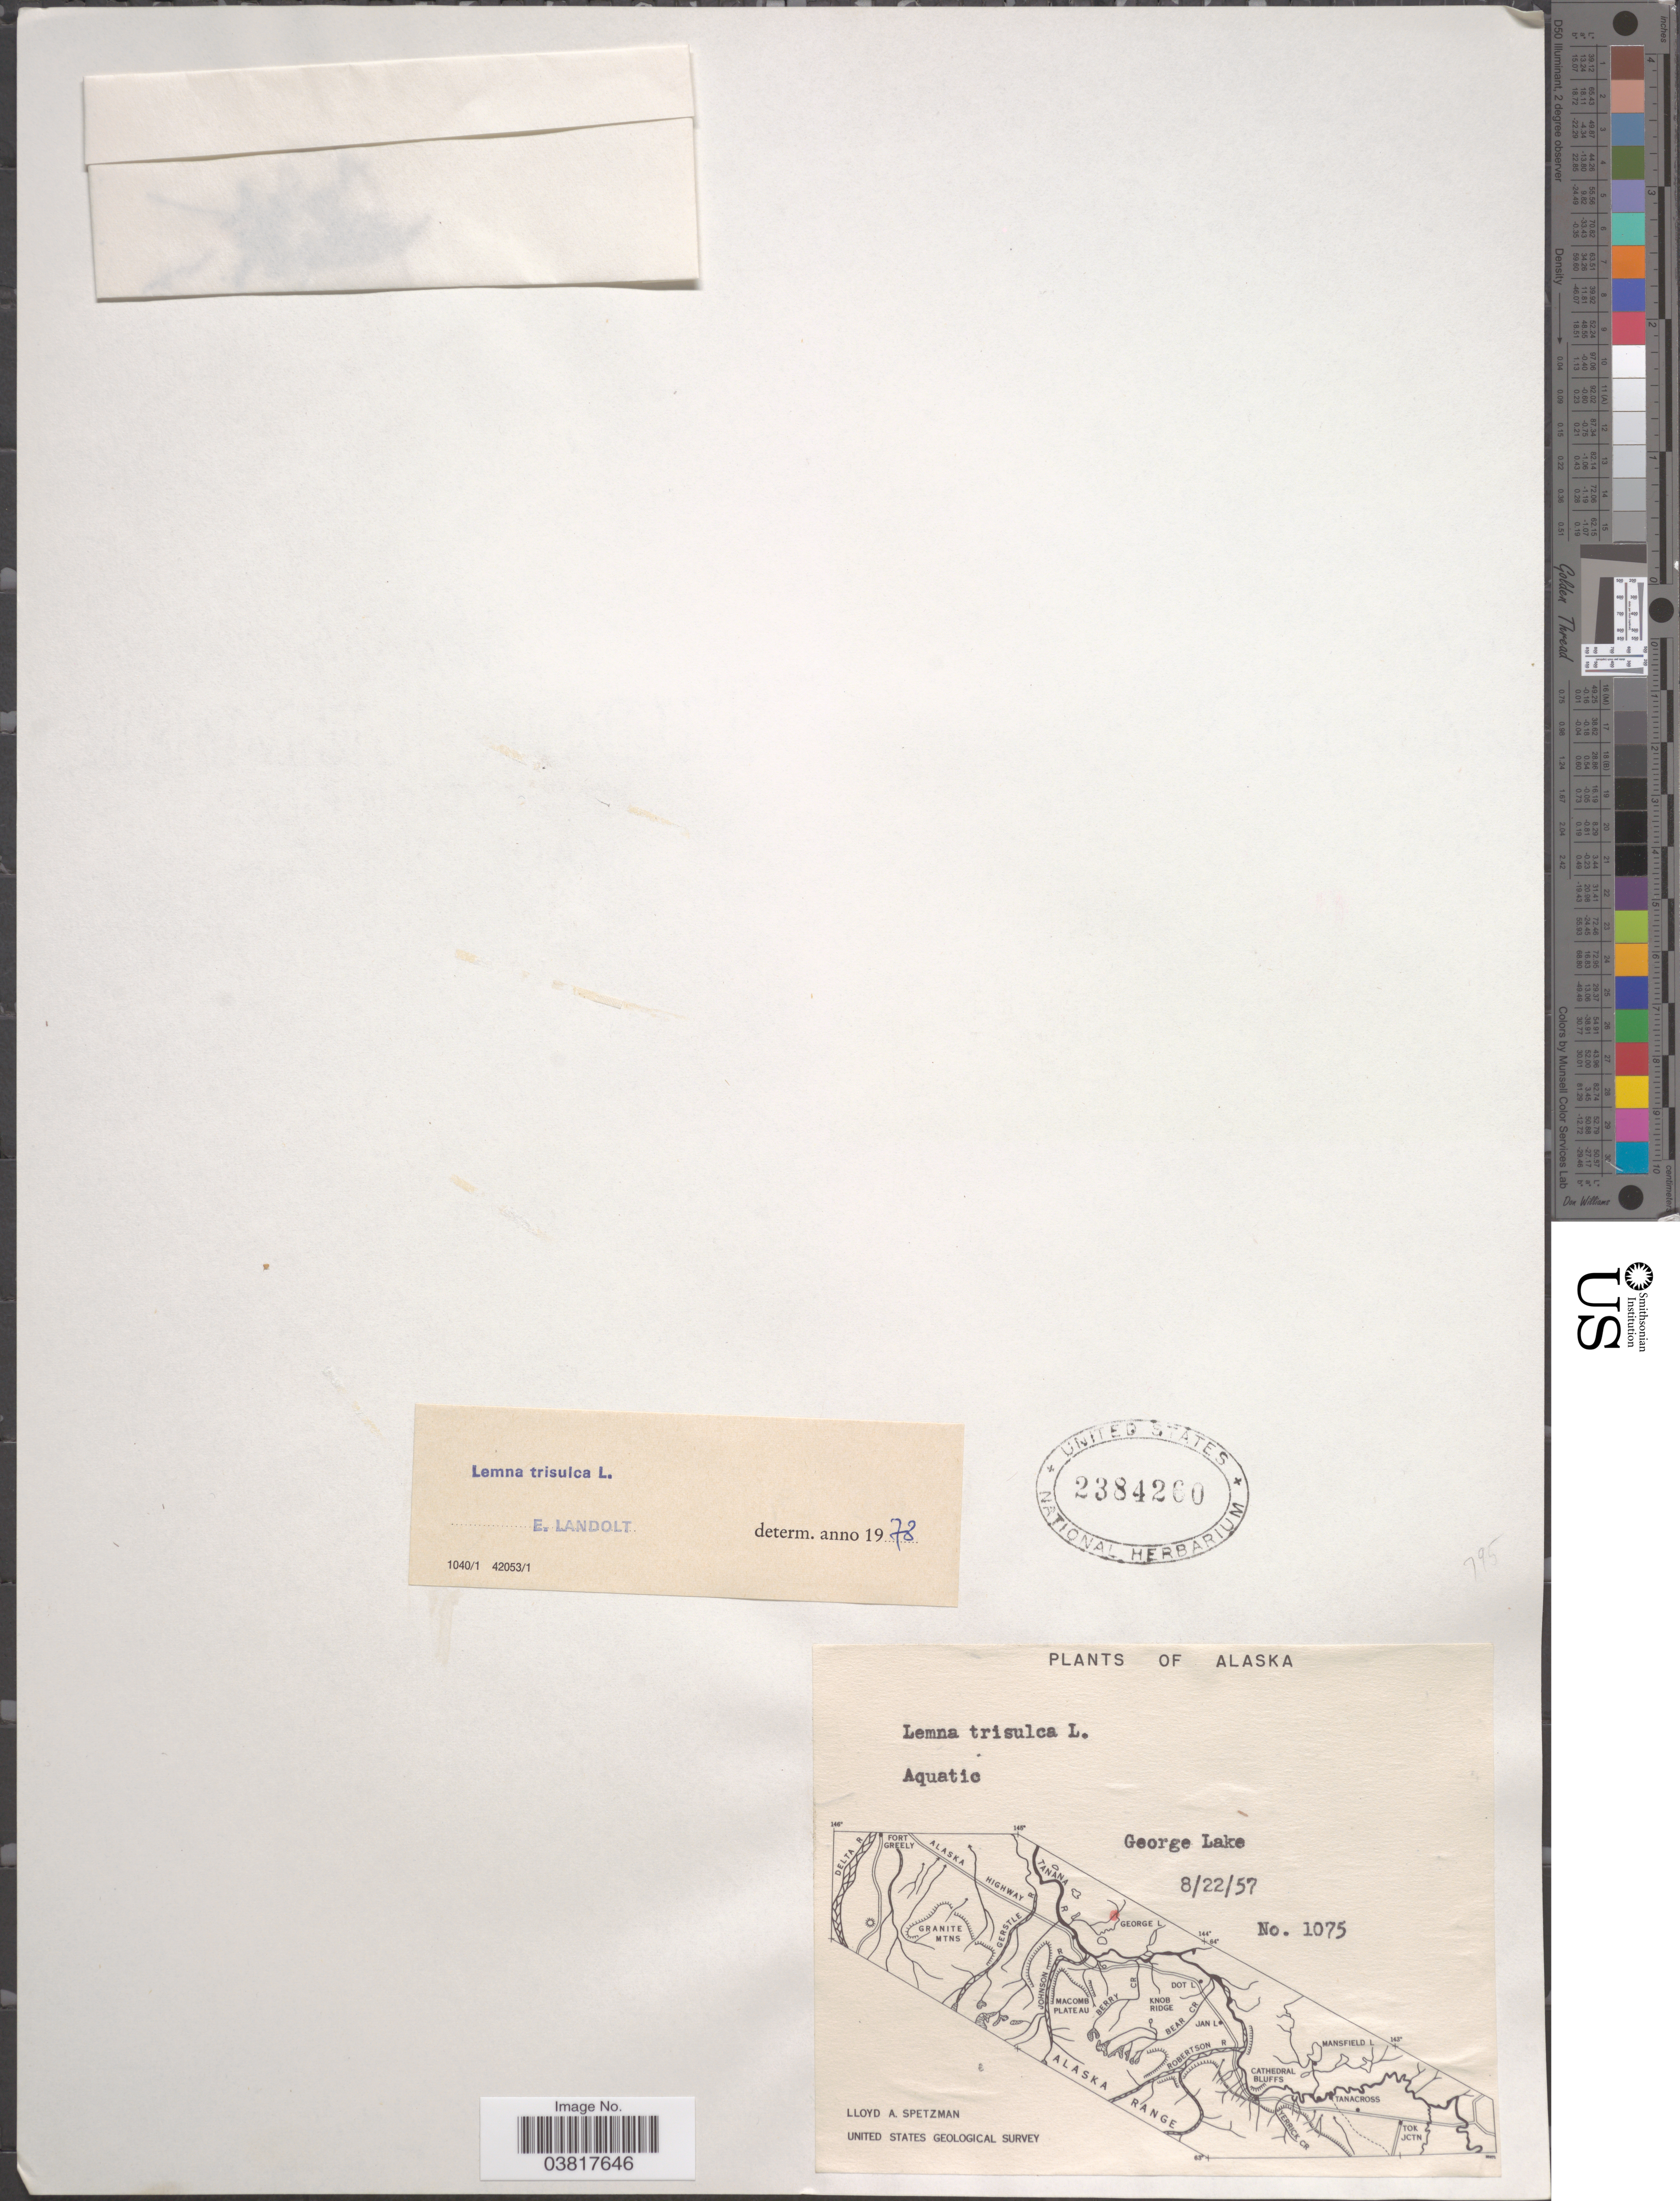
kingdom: Plantae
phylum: Tracheophyta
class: Liliopsida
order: Alismatales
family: Araceae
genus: Lemna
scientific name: Lemna trisulca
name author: L.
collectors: L. Spetzman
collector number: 1075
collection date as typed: Transcribed d/m/y: 22/8/57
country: United States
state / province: Alaska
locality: Aquatic. George Lake.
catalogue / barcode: US 2384260